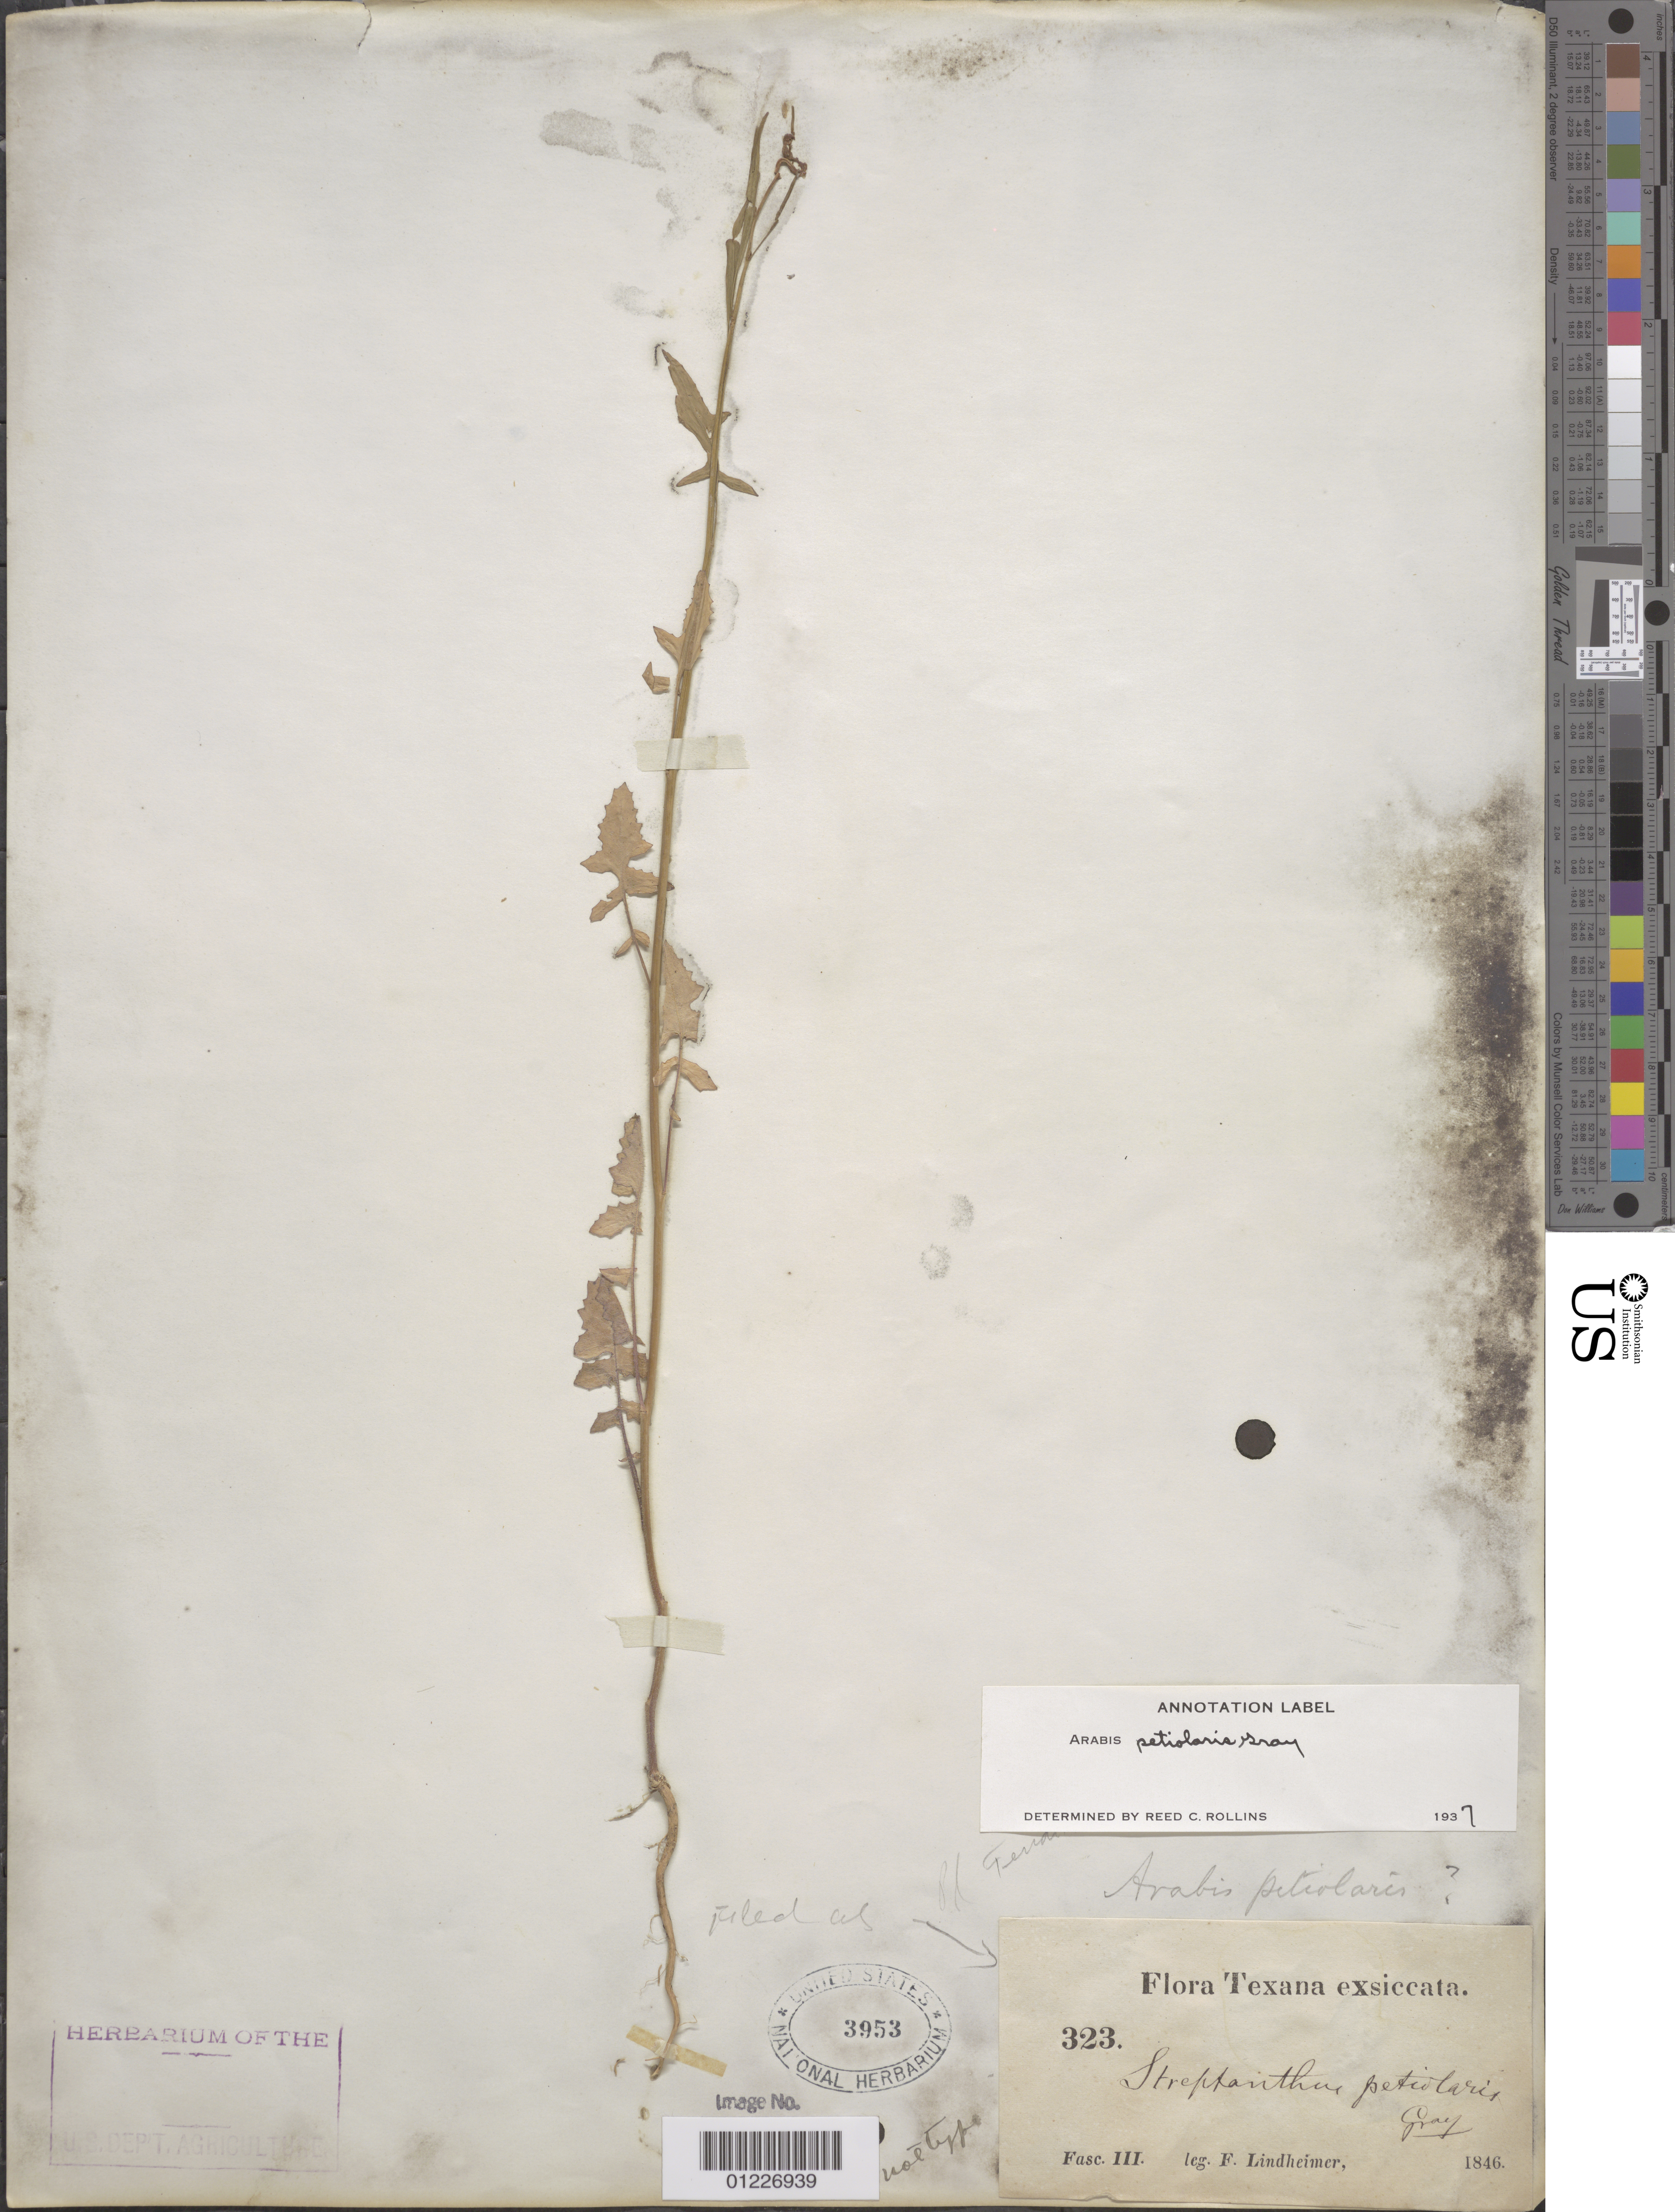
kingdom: Plantae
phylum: Tracheophyta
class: Magnoliopsida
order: Brassicales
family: Brassicaceae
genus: Streptanthus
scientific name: Streptanthus petiolaris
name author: A. Gray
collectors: F. Lindheimer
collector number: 323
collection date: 1846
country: United States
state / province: Texas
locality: Fasc. III. [unsure placement]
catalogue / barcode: US 3953